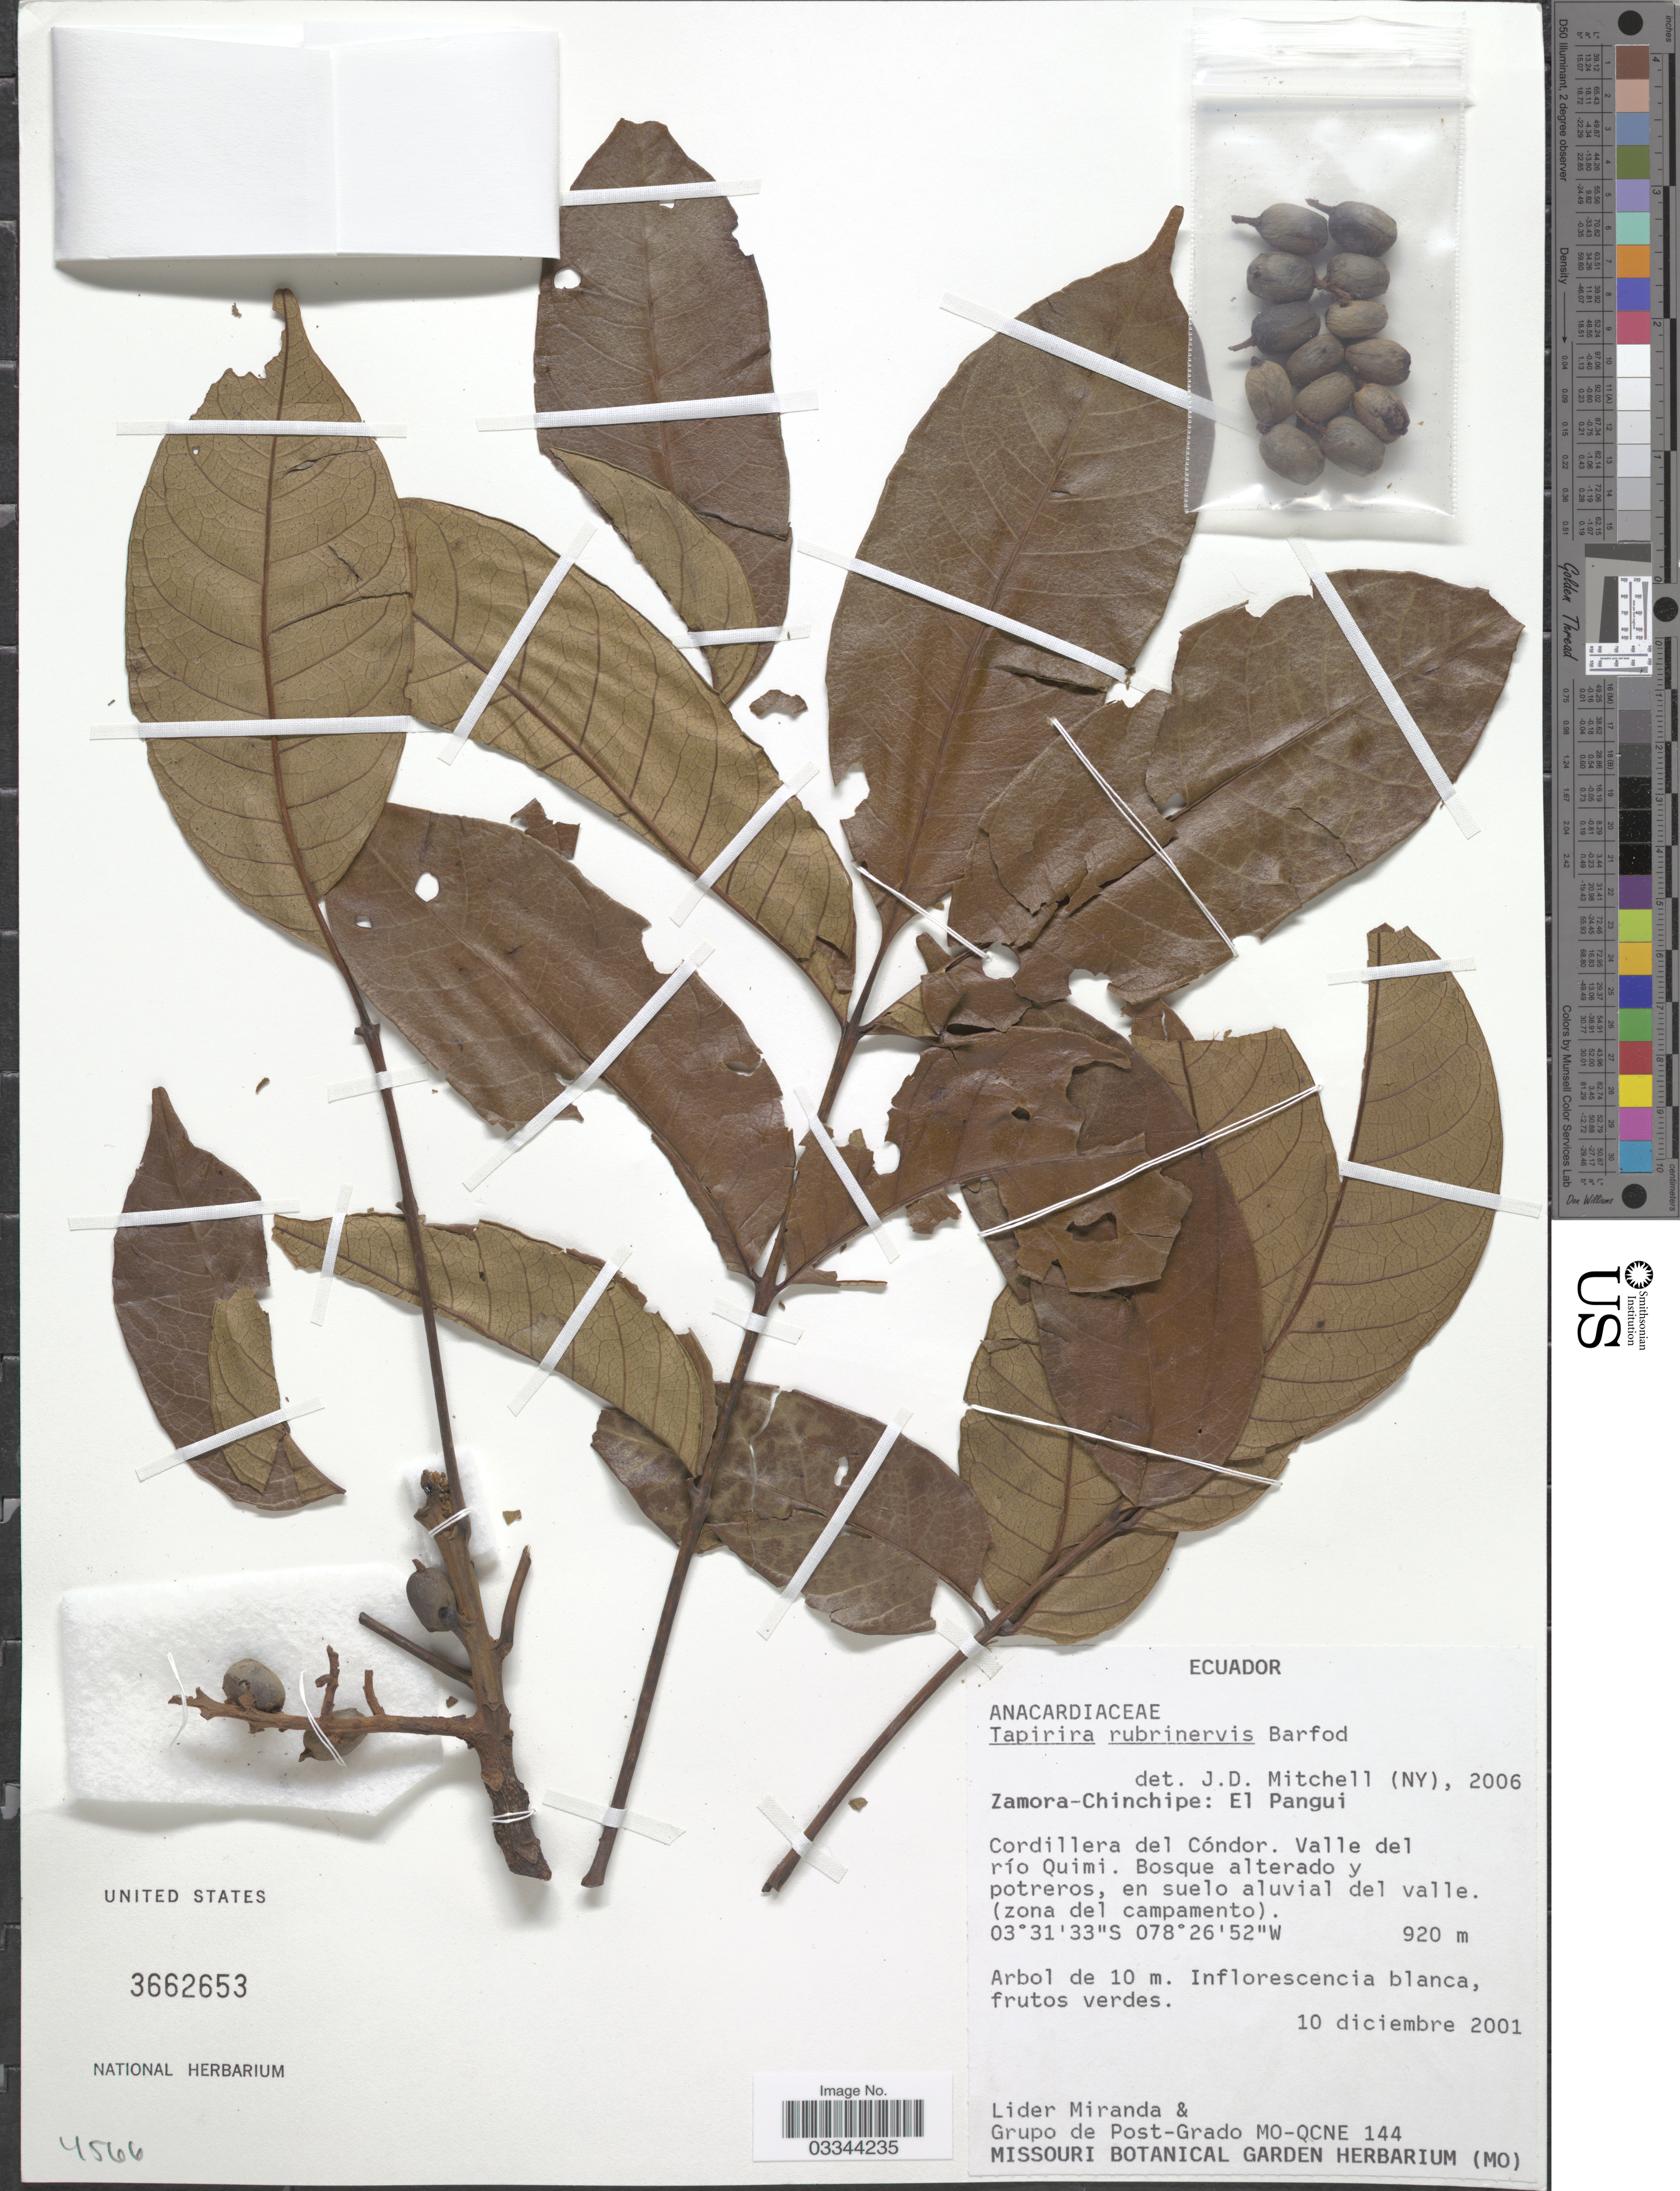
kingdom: Plantae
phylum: Tracheophyta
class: Magnoliopsida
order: Sapindales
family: Anacardiaceae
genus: Tapirira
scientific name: Tapirira rubrinervis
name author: Barfod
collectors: L. Miranda & Grupo Post-Grado MO-QCNE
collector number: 144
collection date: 2001-12-10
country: Ecuador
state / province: Zamora-Chinchipe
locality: El Pangui. Cordillera del Cóndor. Valle del río Quimi.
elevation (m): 920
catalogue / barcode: US 3662653